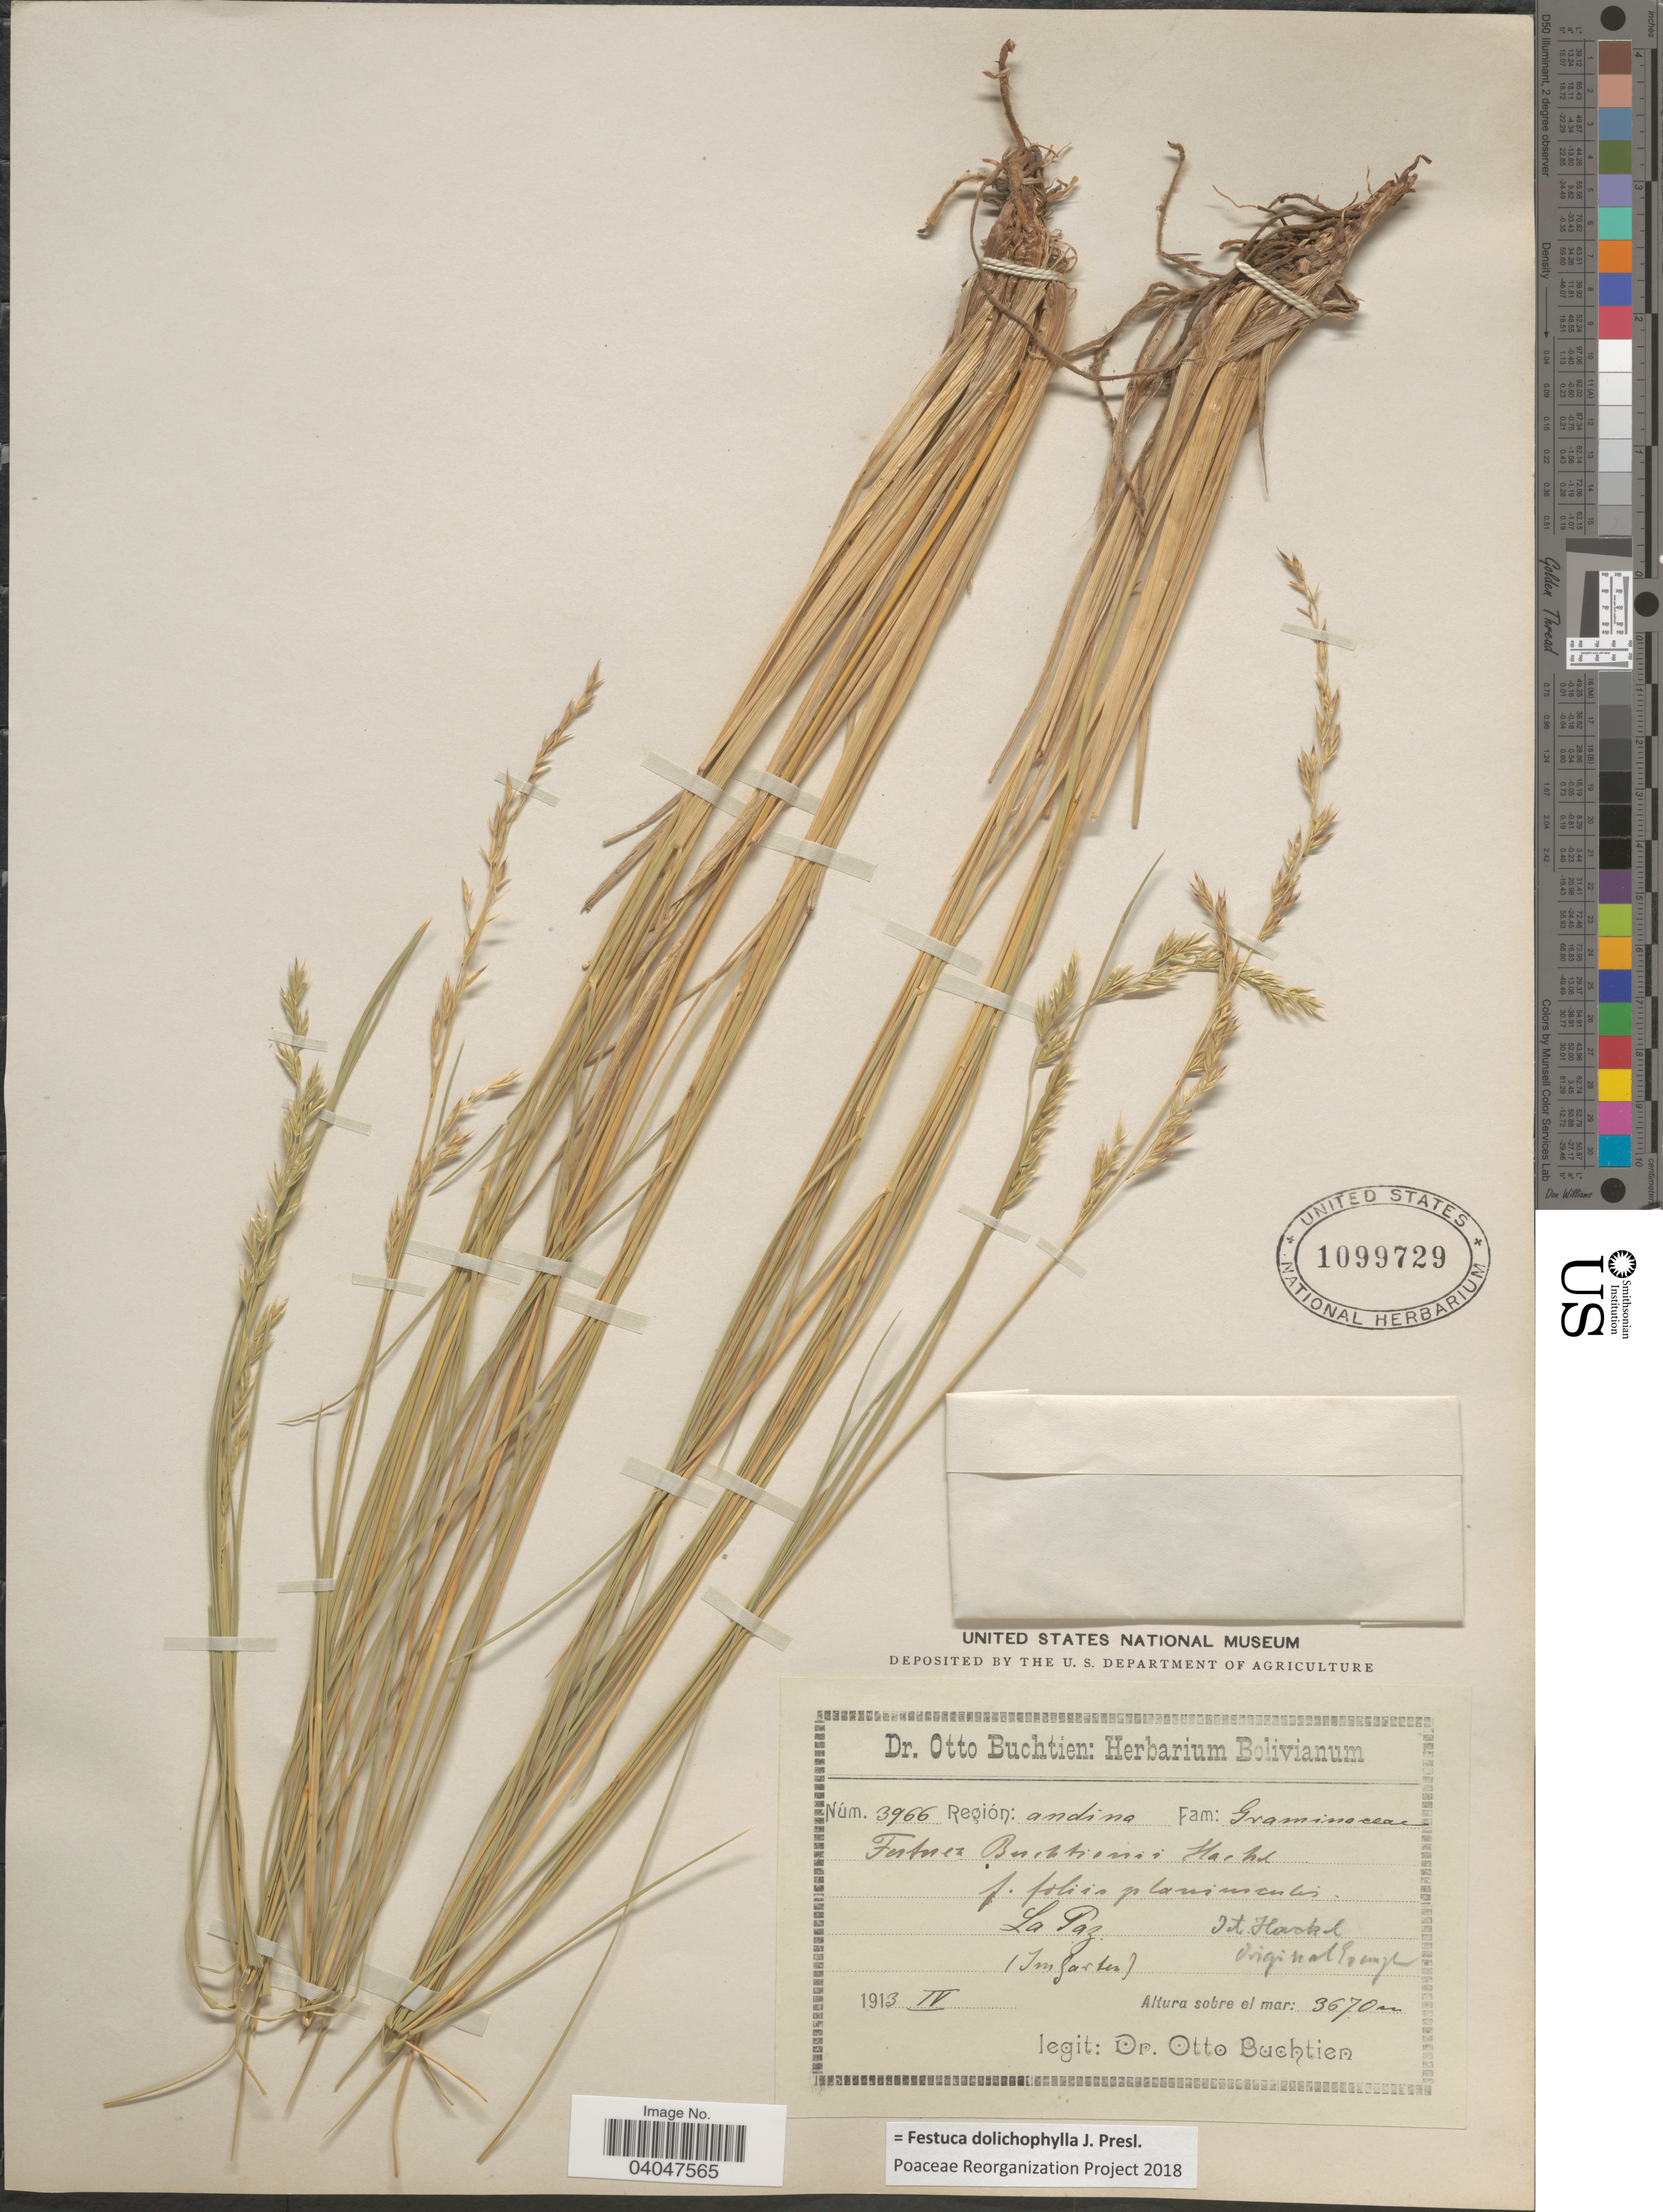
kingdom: Plantae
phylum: Tracheophyta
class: Liliopsida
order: Poales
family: Poaceae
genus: Festuca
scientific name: Festuca dolichophylla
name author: J. Presl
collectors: O. Buchtien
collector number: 3966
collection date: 1913-04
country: Bolivia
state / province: La Paz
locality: Región: andina. La Paz. (Im Garten).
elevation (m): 3670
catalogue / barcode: US 1099729